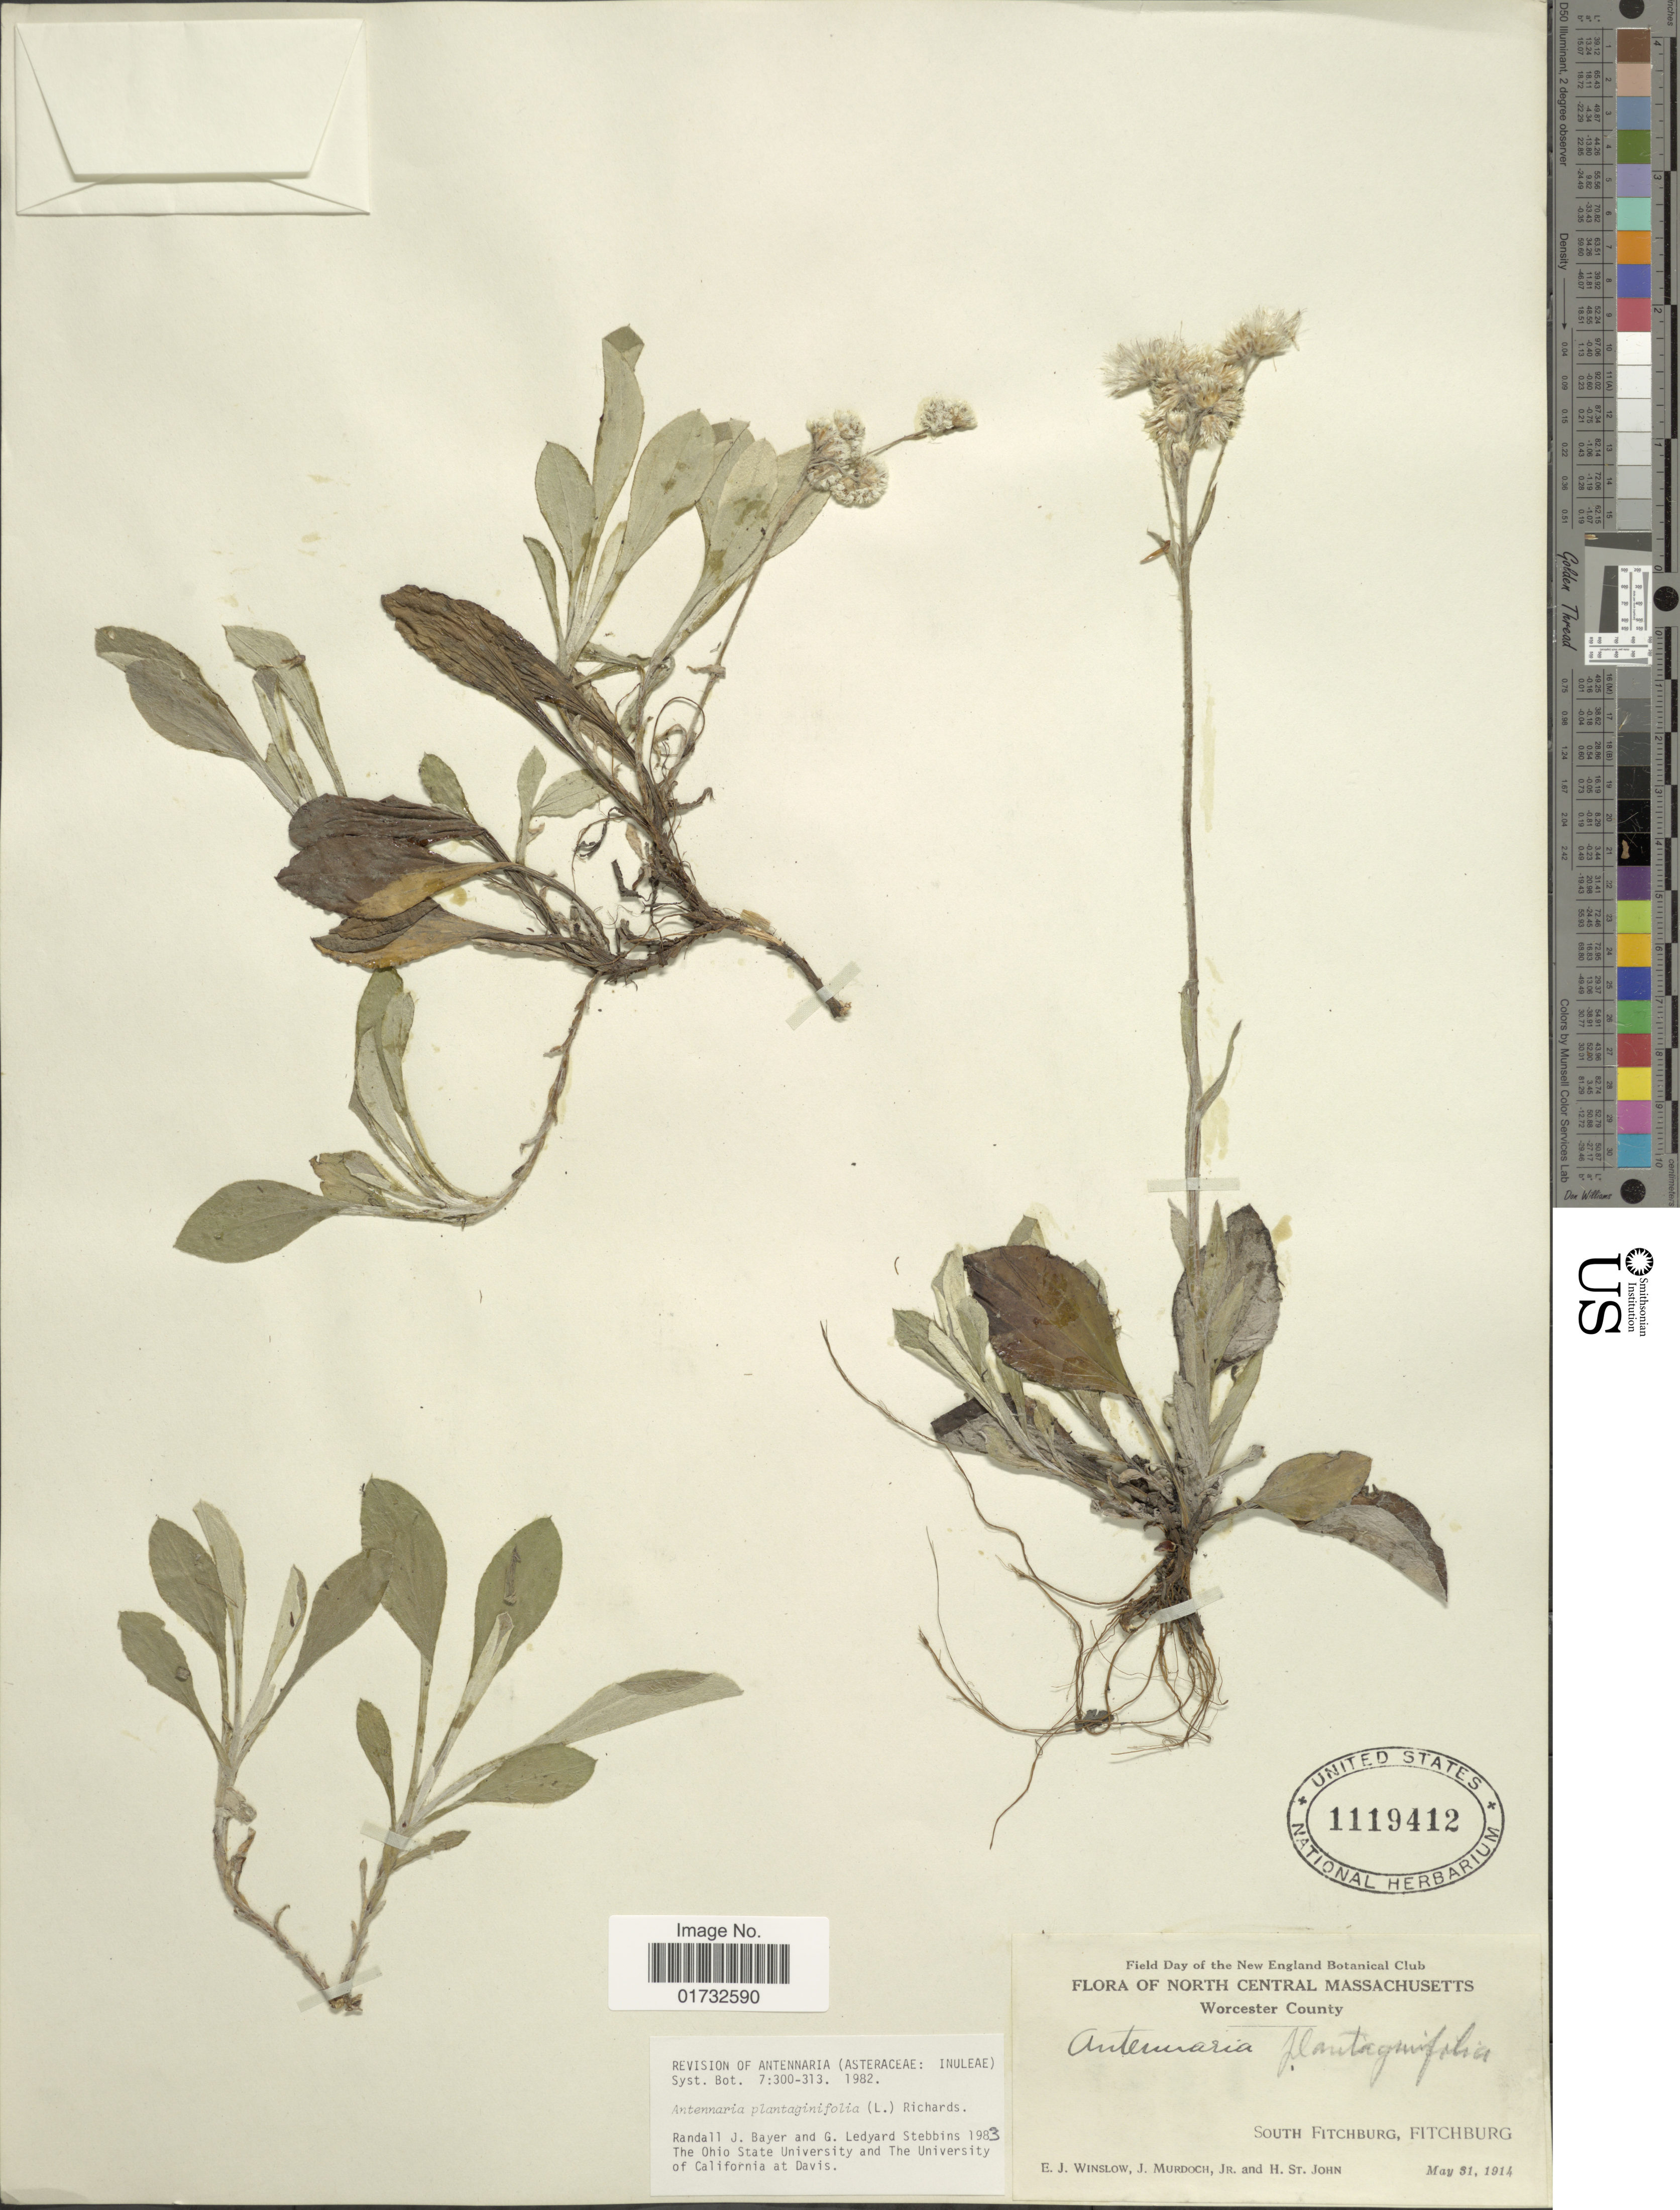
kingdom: Plantae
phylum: Tracheophyta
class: Magnoliopsida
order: Asterales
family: Asteraceae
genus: Antennaria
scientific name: Antennaria plantaginifolia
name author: (L.) Richardson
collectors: E. Winslow, J. Murdoch & H. St. John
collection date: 1914-05-31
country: United States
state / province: Massachusetts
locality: North Central Massachusetts. Worcester County. South Fitchburg, Fitchburg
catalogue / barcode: US 1119412